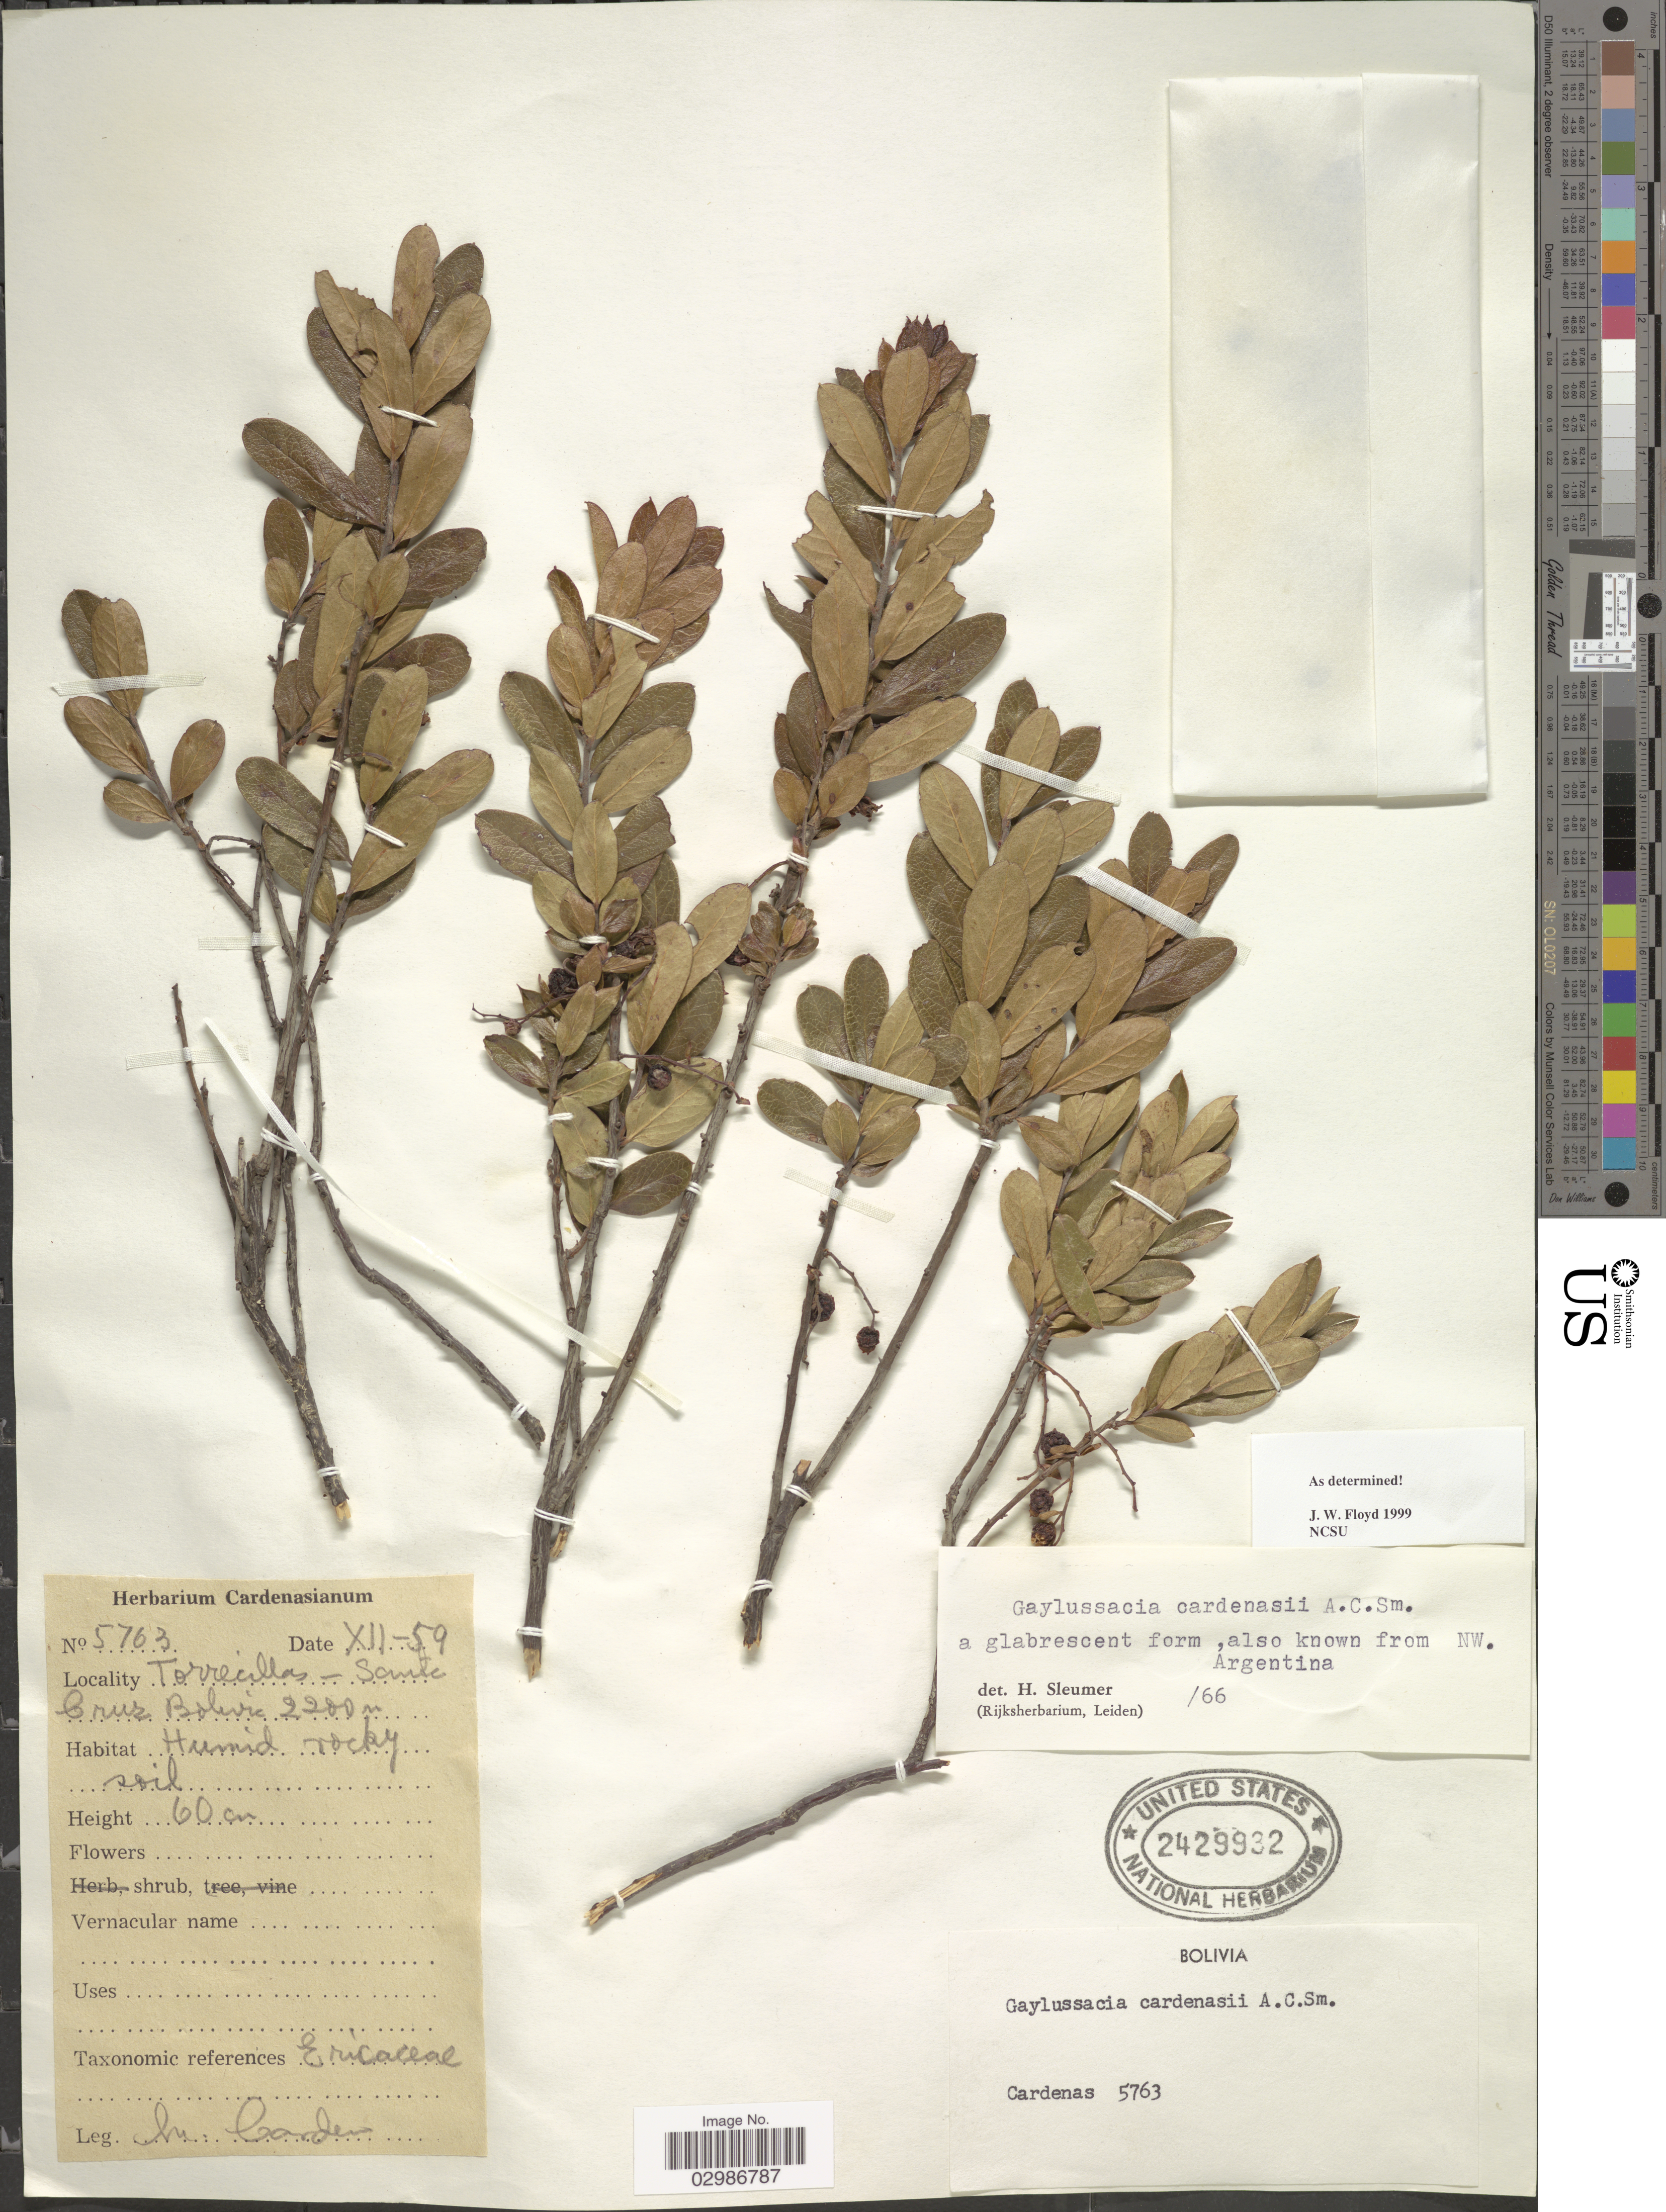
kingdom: Plantae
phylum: Tracheophyta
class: Magnoliopsida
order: Ericales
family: Ericaceae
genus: Gaylussacia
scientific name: Gaylussacia cardenasii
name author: A.C. Sm.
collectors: M. Cárdenas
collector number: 5763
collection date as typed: Transcribed d/m/y: /12/59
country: Bolivia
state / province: Santa Cruz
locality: Torrecillas.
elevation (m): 2200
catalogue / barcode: US 2429932